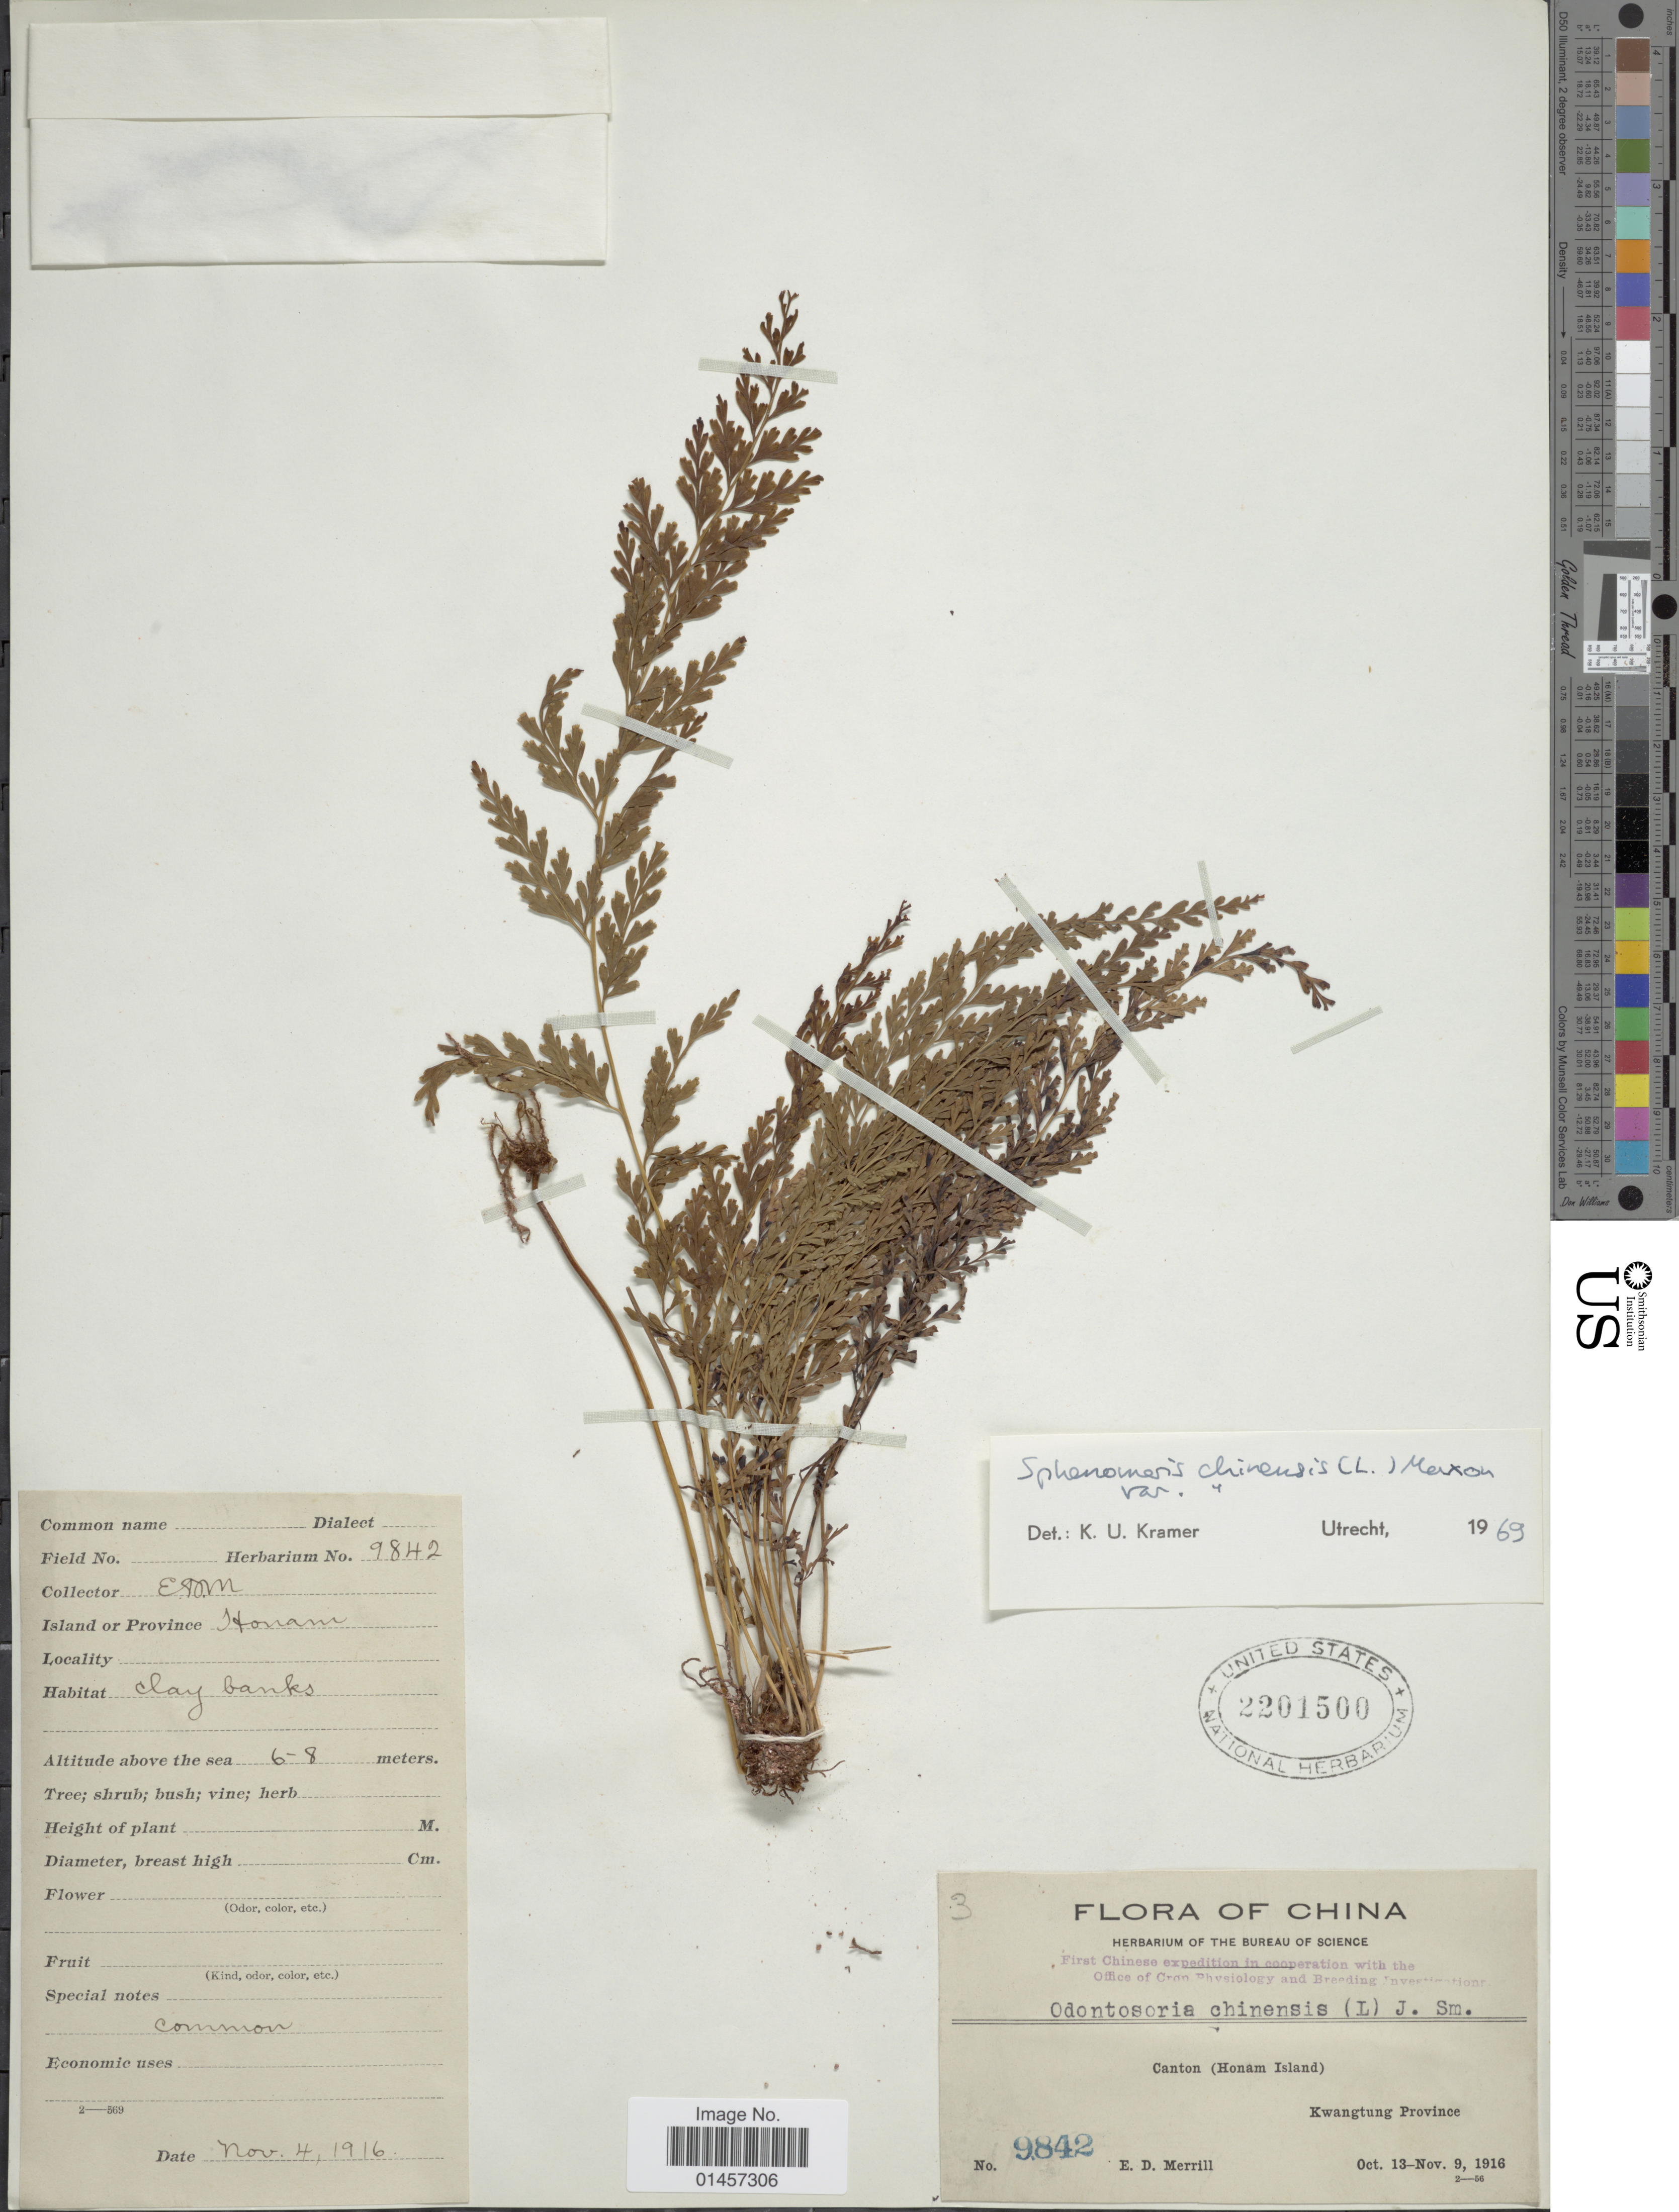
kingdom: Plantae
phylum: Tracheophyta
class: Polypodiopsida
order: Polypodiales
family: Lindsaeaceae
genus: Sphenomeris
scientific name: Sphenomeris chinensis var. chinensis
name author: (L.) Maxon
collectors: E. D. Merrill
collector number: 9842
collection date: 1916-10-13/1916-11-09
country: China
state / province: Guangdong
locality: Canton (Honam Island) Kwangtung Province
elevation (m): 6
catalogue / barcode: US 2201500